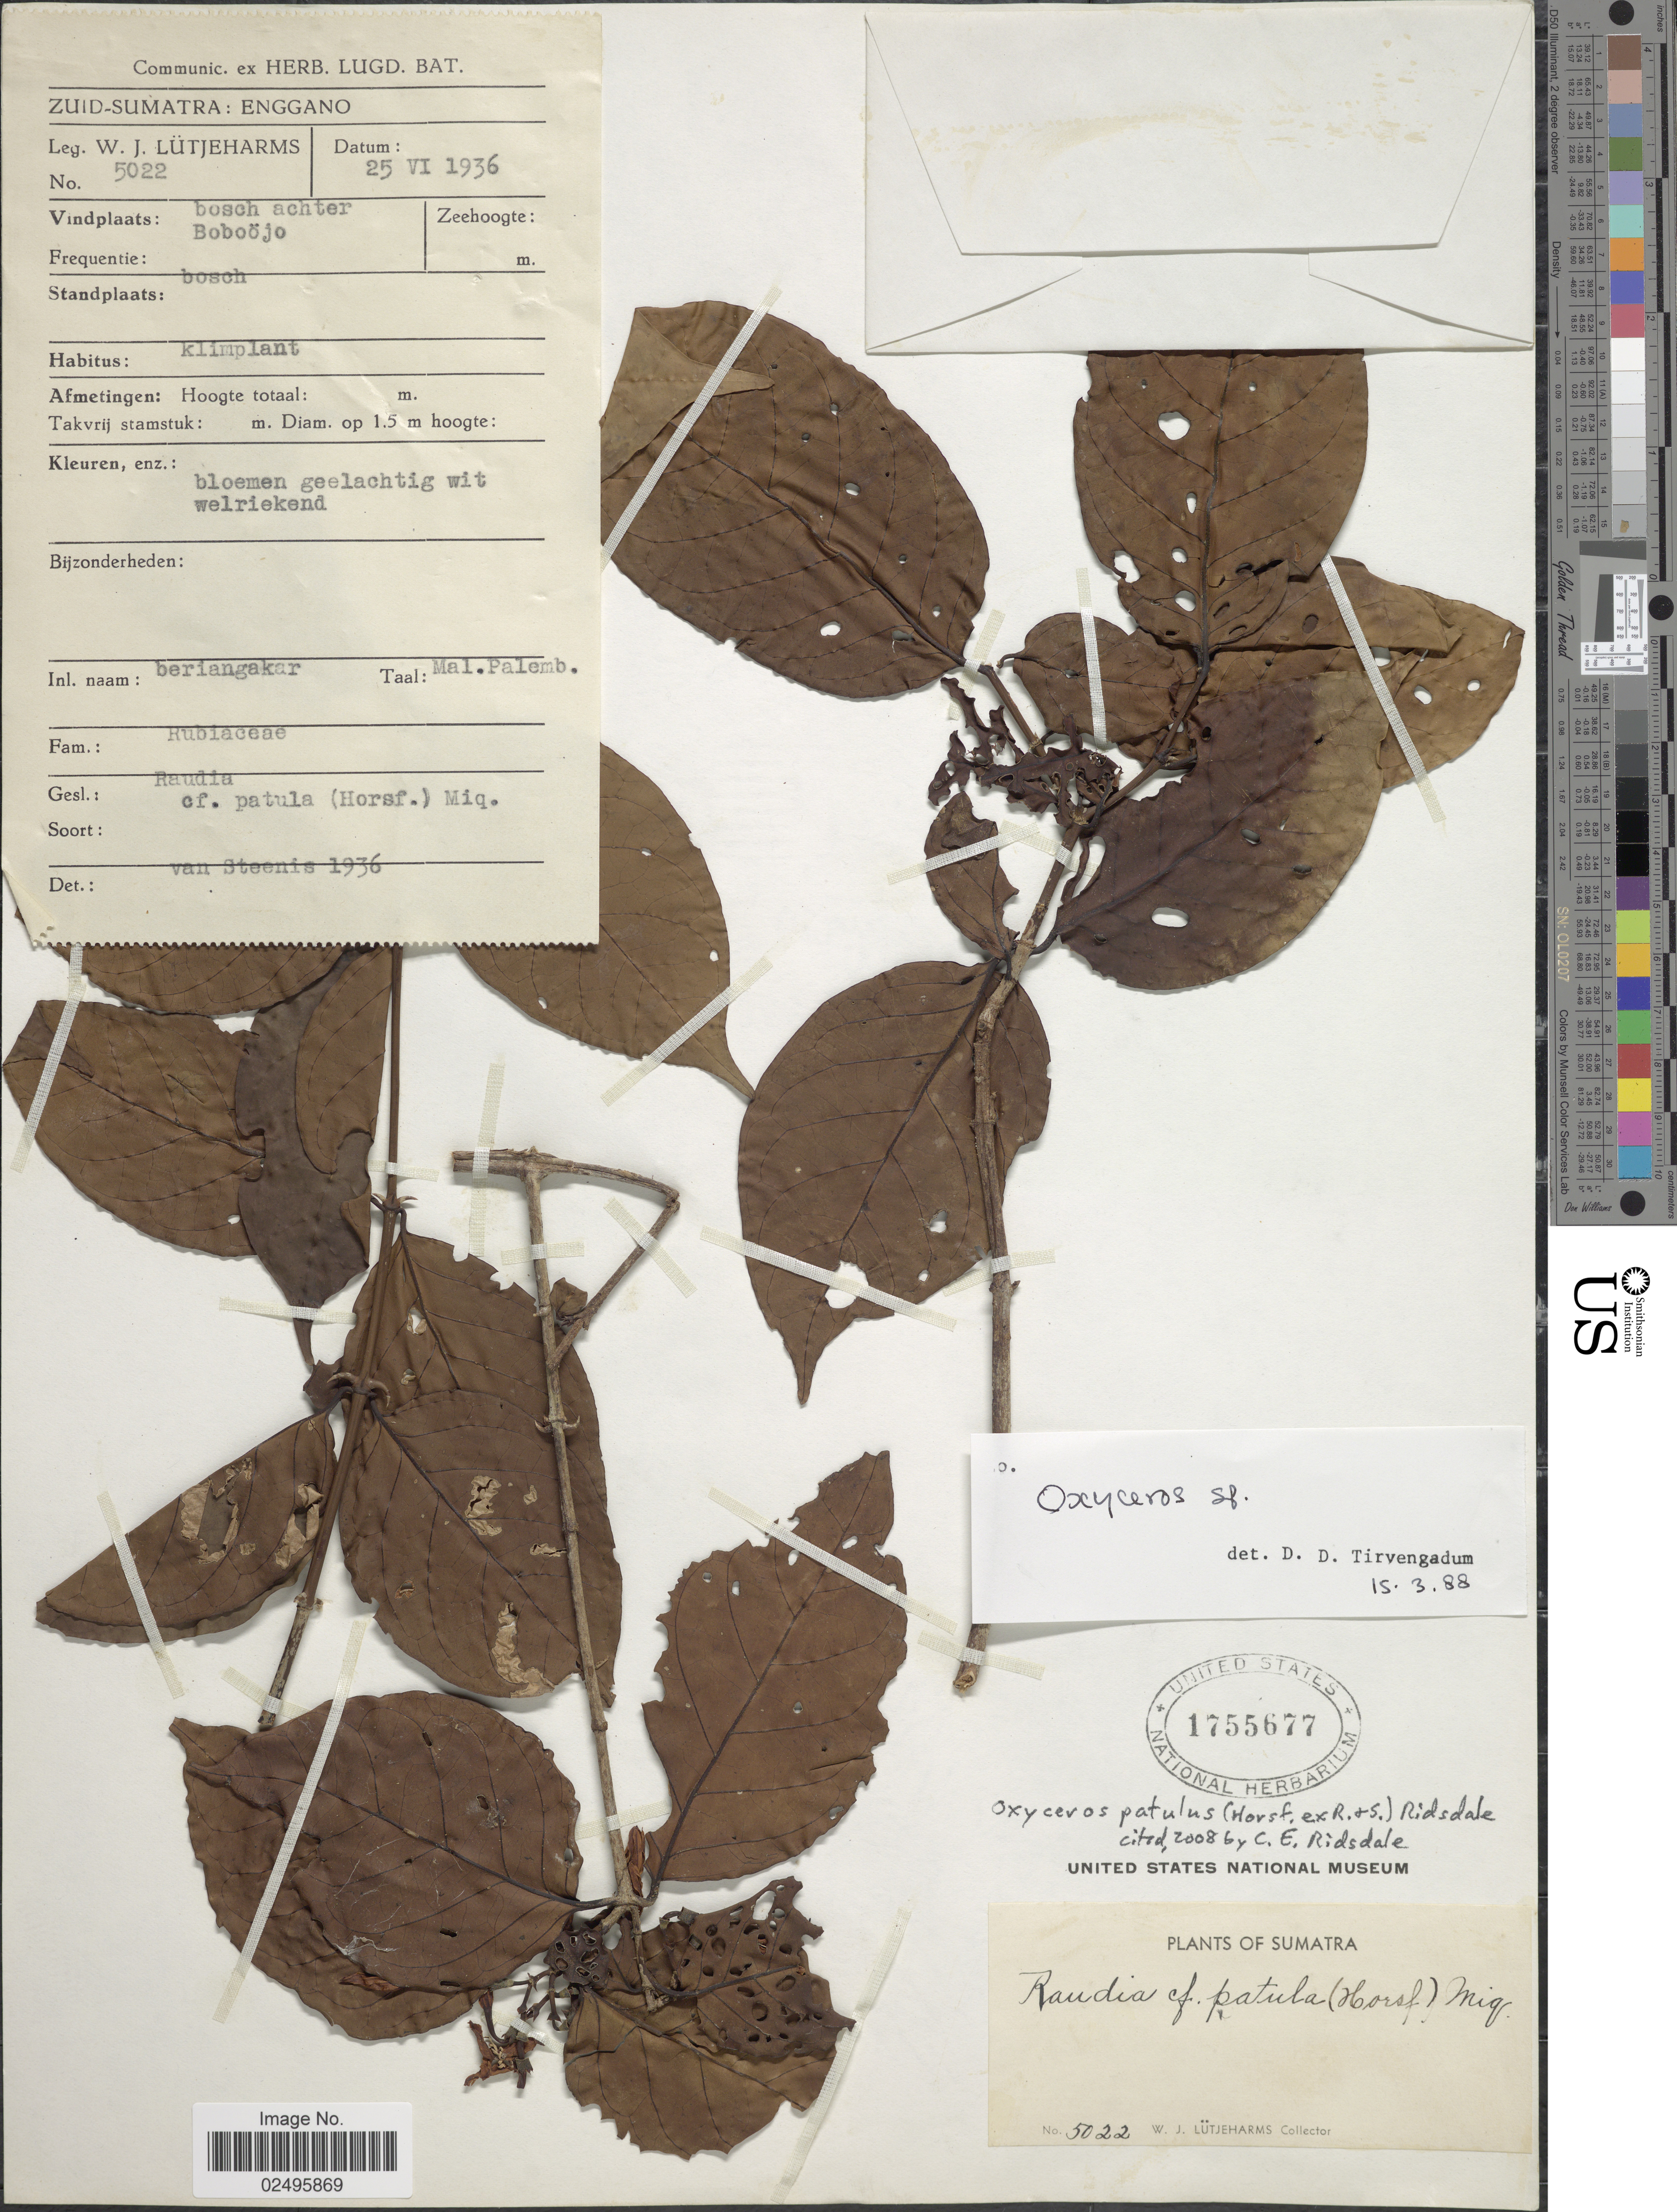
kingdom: Plantae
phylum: Tracheophyta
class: Magnoliopsida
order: Gentianales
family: Rubiaceae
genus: Oxyceros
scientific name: Oxyceros patulus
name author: (Horsf. ex Roem. & Schult.) Ridsdale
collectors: W. Lütjeharms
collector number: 5022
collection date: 1936-06-25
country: Indonesia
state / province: Sumatra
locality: Zuid-Sumatra: Enggano. Bosch achter Boboojo.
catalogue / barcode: US 1755677